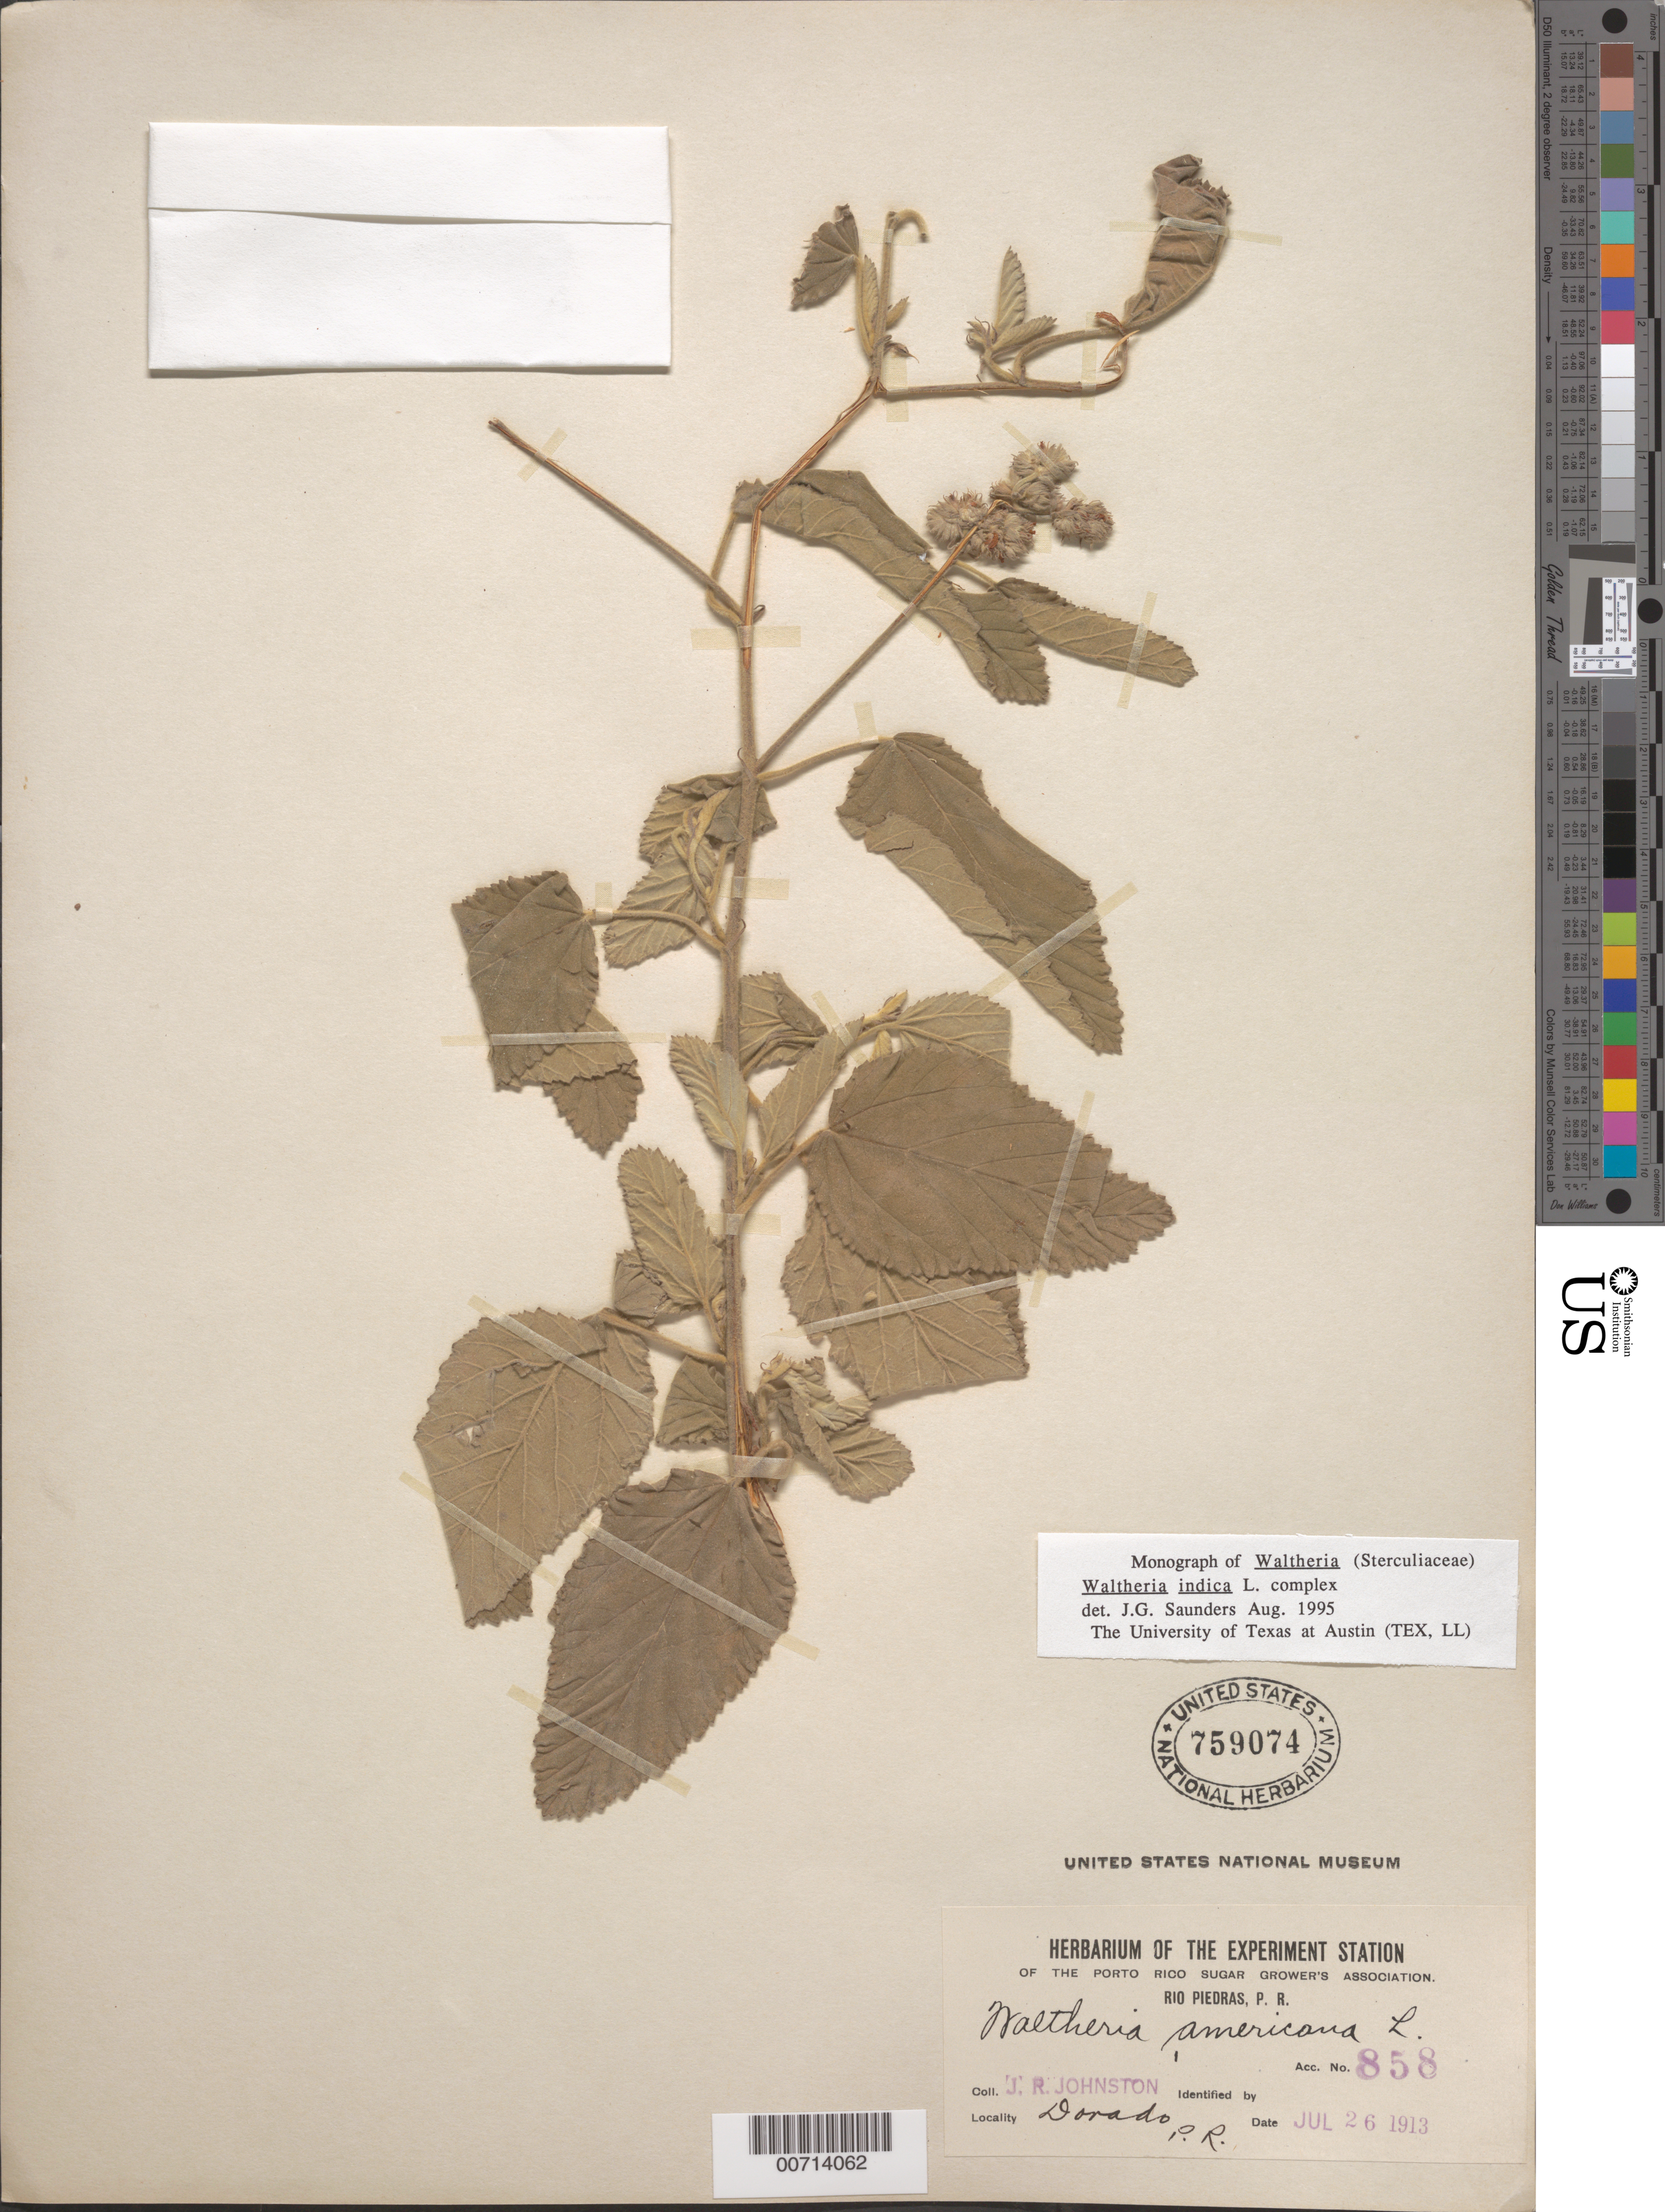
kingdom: Plantae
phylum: Tracheophyta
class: Magnoliopsida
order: Malvales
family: Malvaceae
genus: Waltheria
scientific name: Waltheria indica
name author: L.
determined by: Saunders, J. G.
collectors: J. Johnston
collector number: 858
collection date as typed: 26 Jul 1913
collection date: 1913-07-26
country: Puerto Rico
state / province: Dorado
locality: Dorado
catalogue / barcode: US 759074